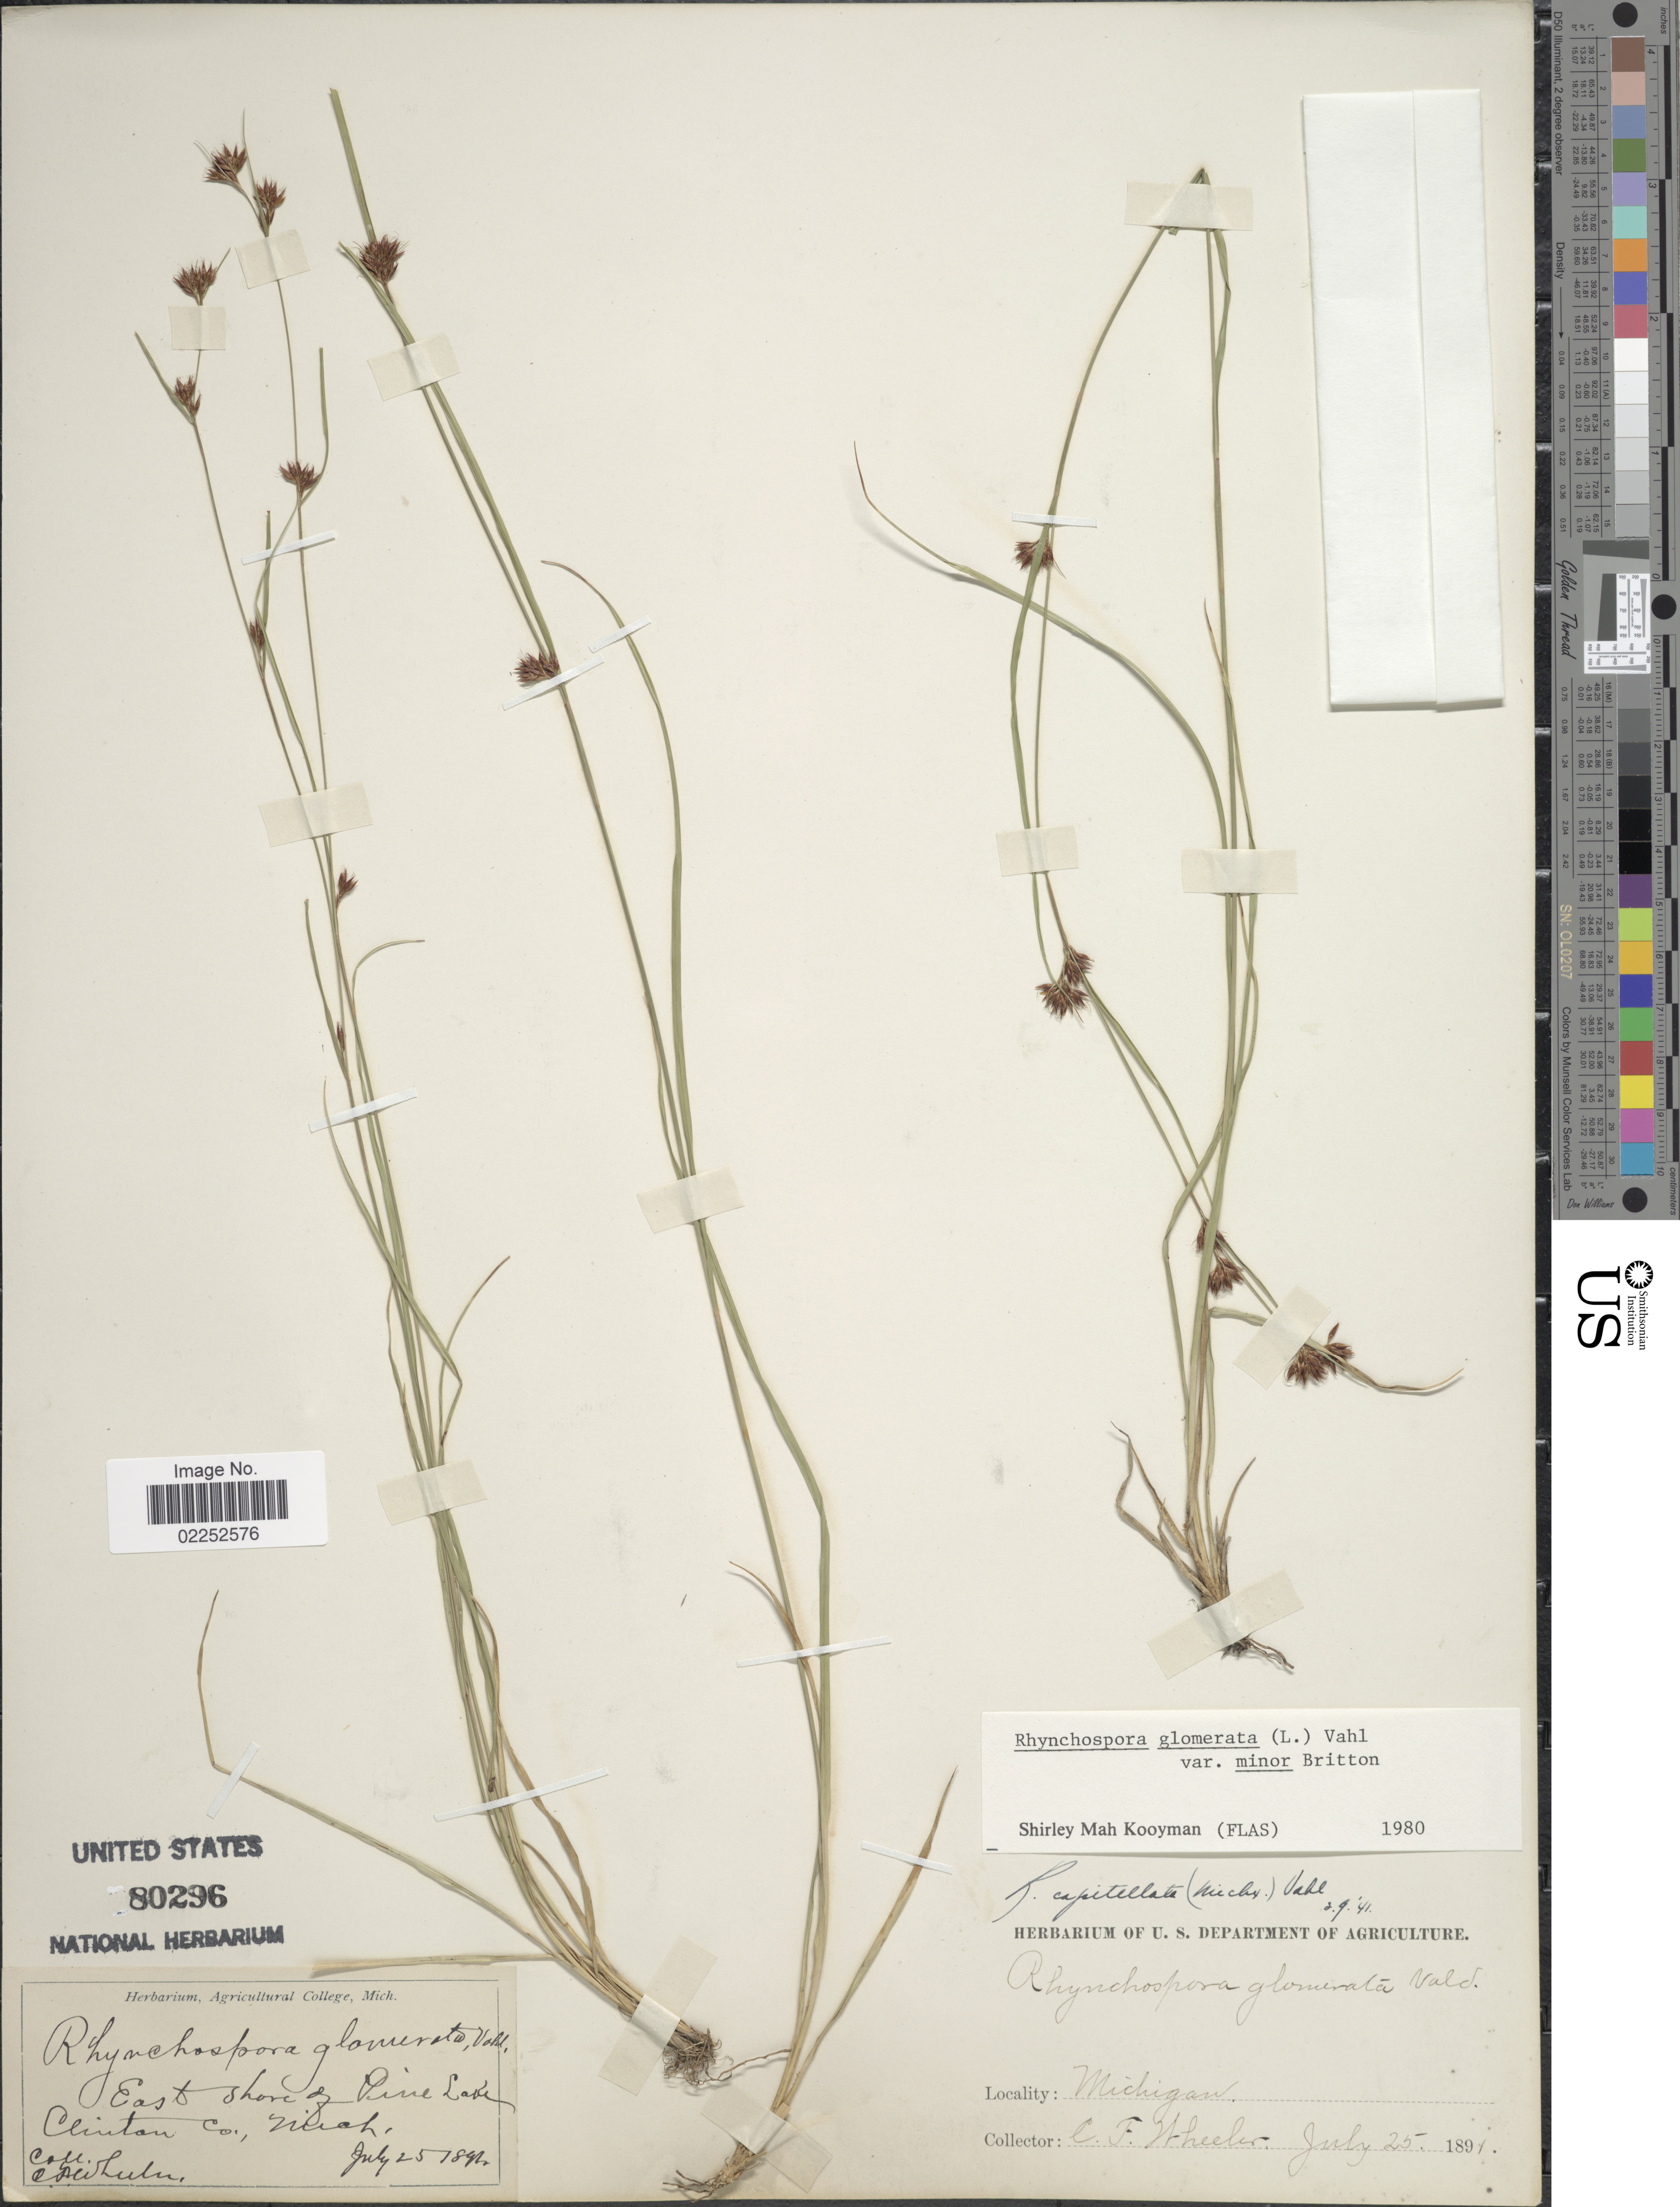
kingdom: Plantae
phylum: Tracheophyta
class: Liliopsida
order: Poales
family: Cyperaceae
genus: Rhynchospora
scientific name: Rhynchospora capitellata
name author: (Michx.) Vahl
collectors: C. Wheeler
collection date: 1891-07-25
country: United States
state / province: Michigan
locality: East shore of Pine Lake, Clinton Co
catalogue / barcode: US 80296